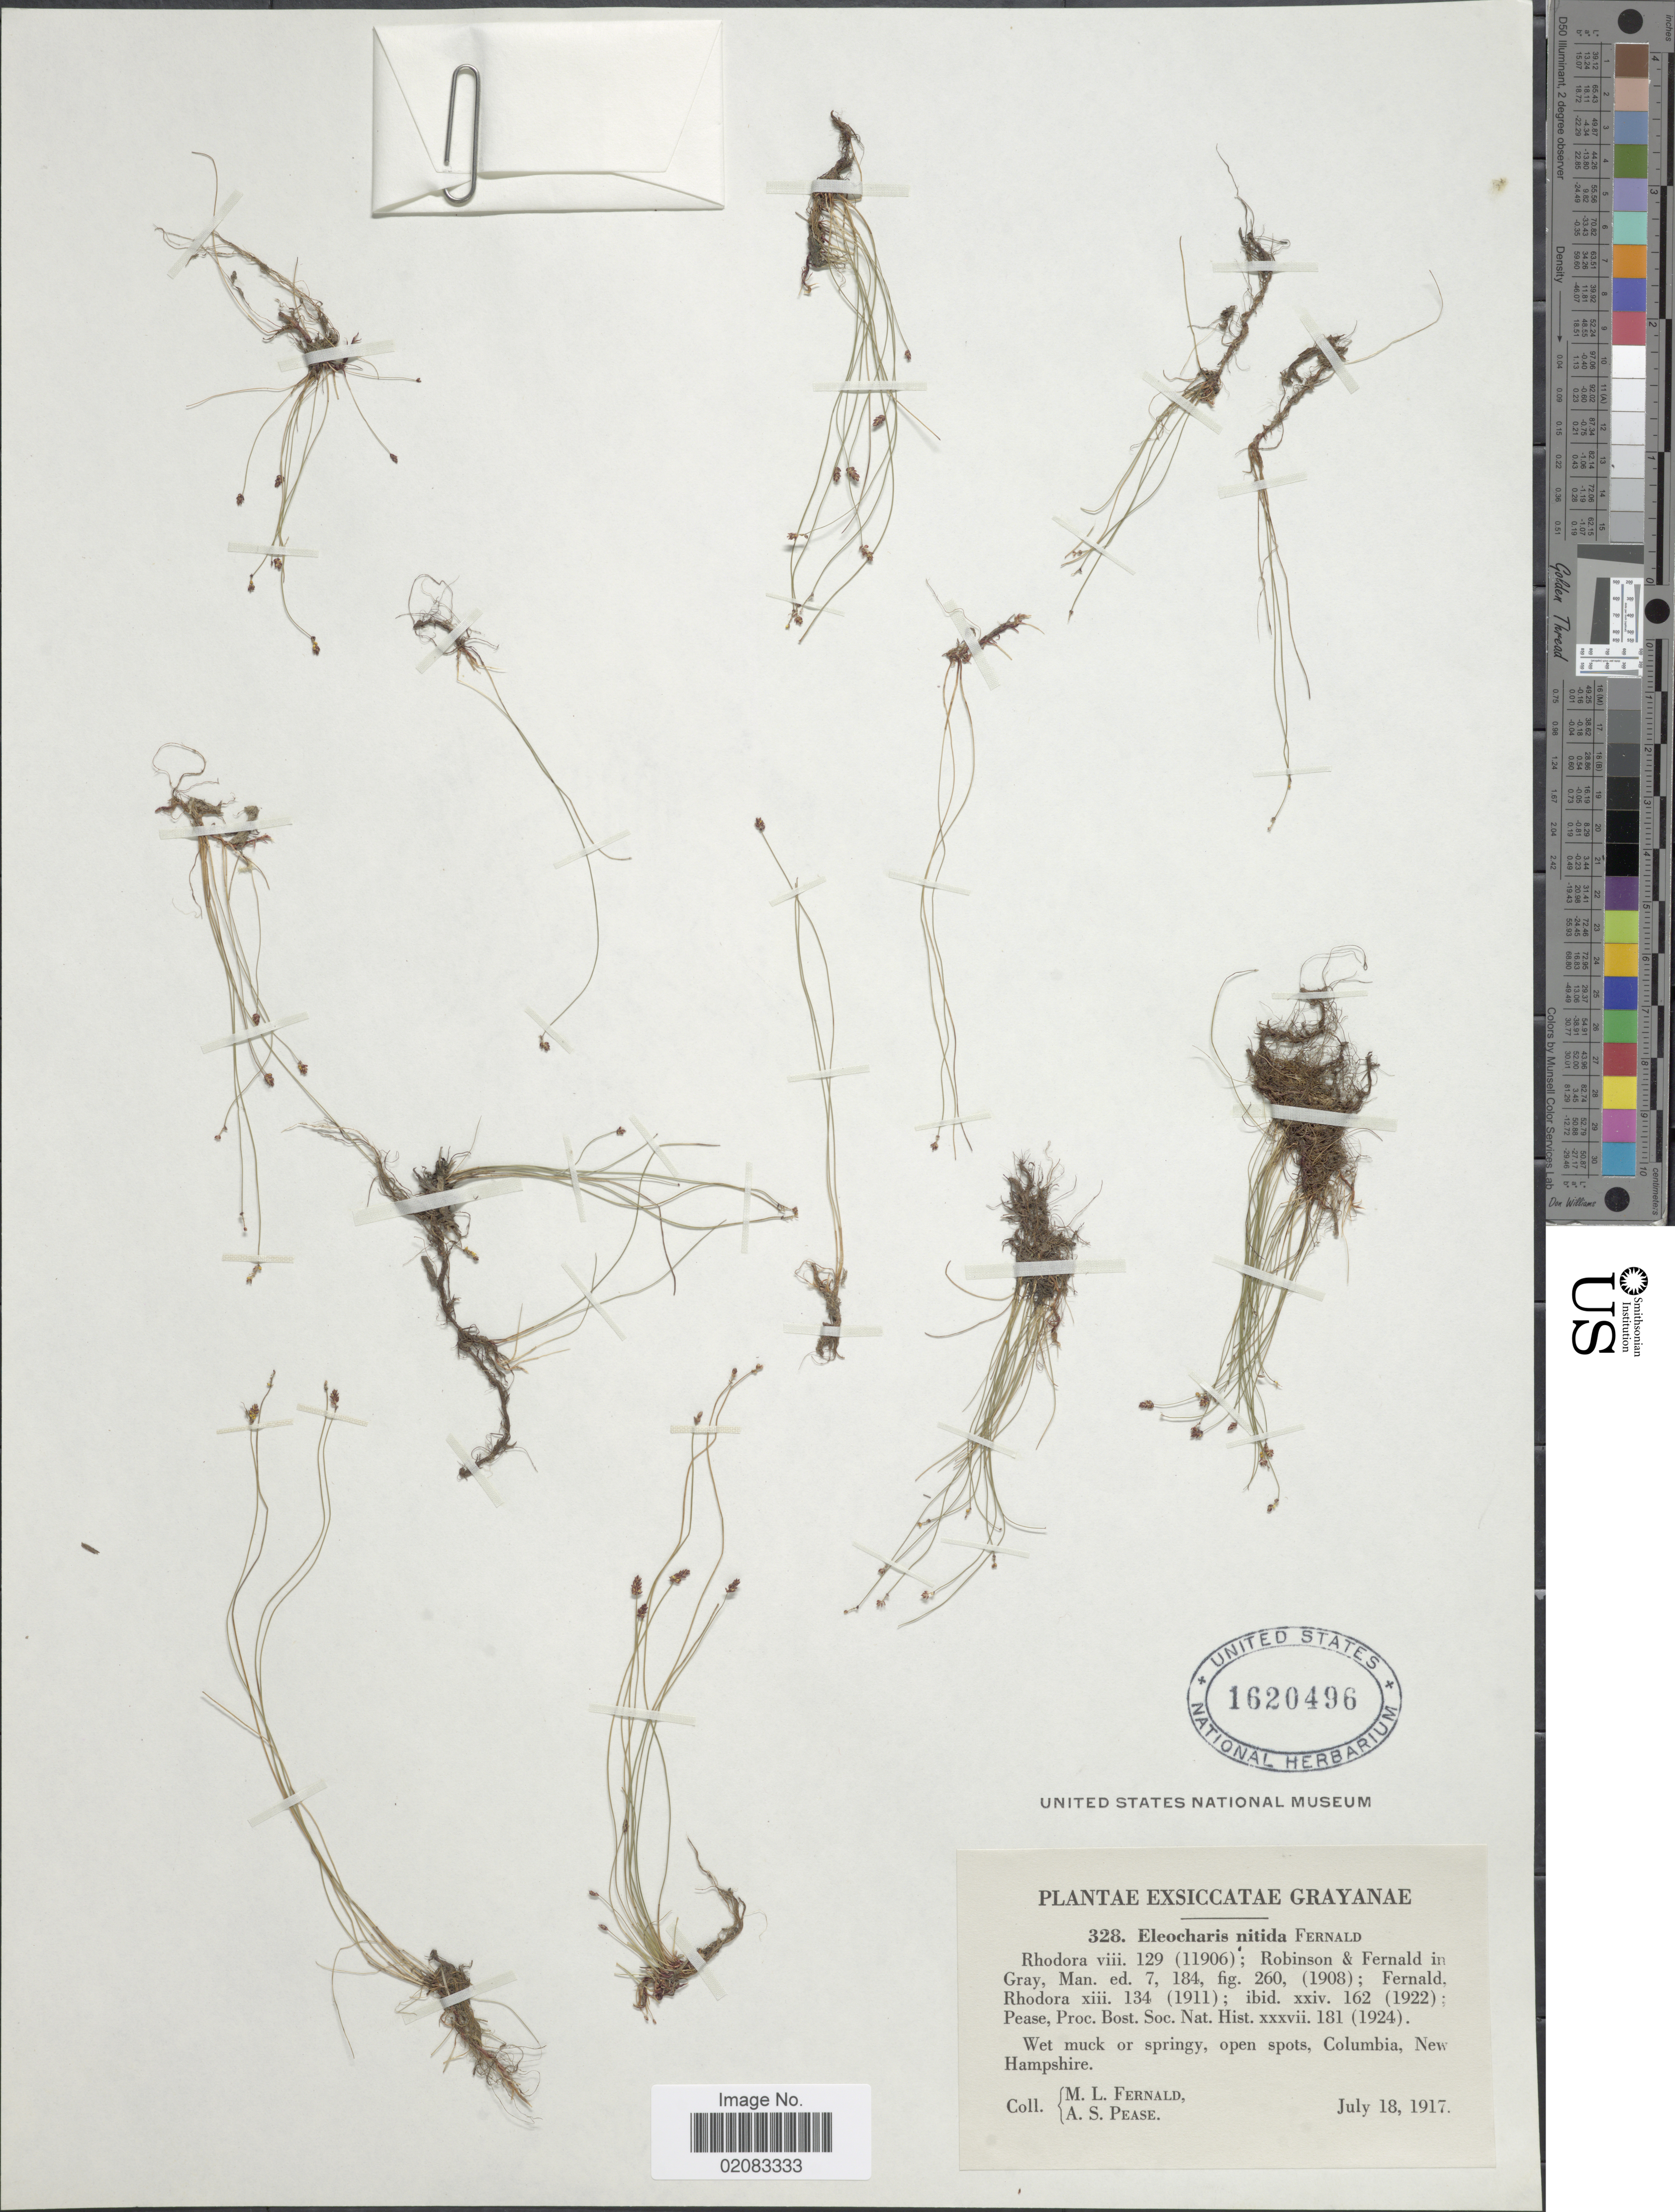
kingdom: Plantae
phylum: Tracheophyta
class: Liliopsida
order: Poales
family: Cyperaceae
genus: Eleocharis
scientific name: Eleocharis nitida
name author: Fernald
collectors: M. L. Fernald & A. S. Pease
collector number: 328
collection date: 1917-07-18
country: United States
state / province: New Hampshire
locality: Wet muck or springy, open spots, Columbia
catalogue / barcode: US 1620496